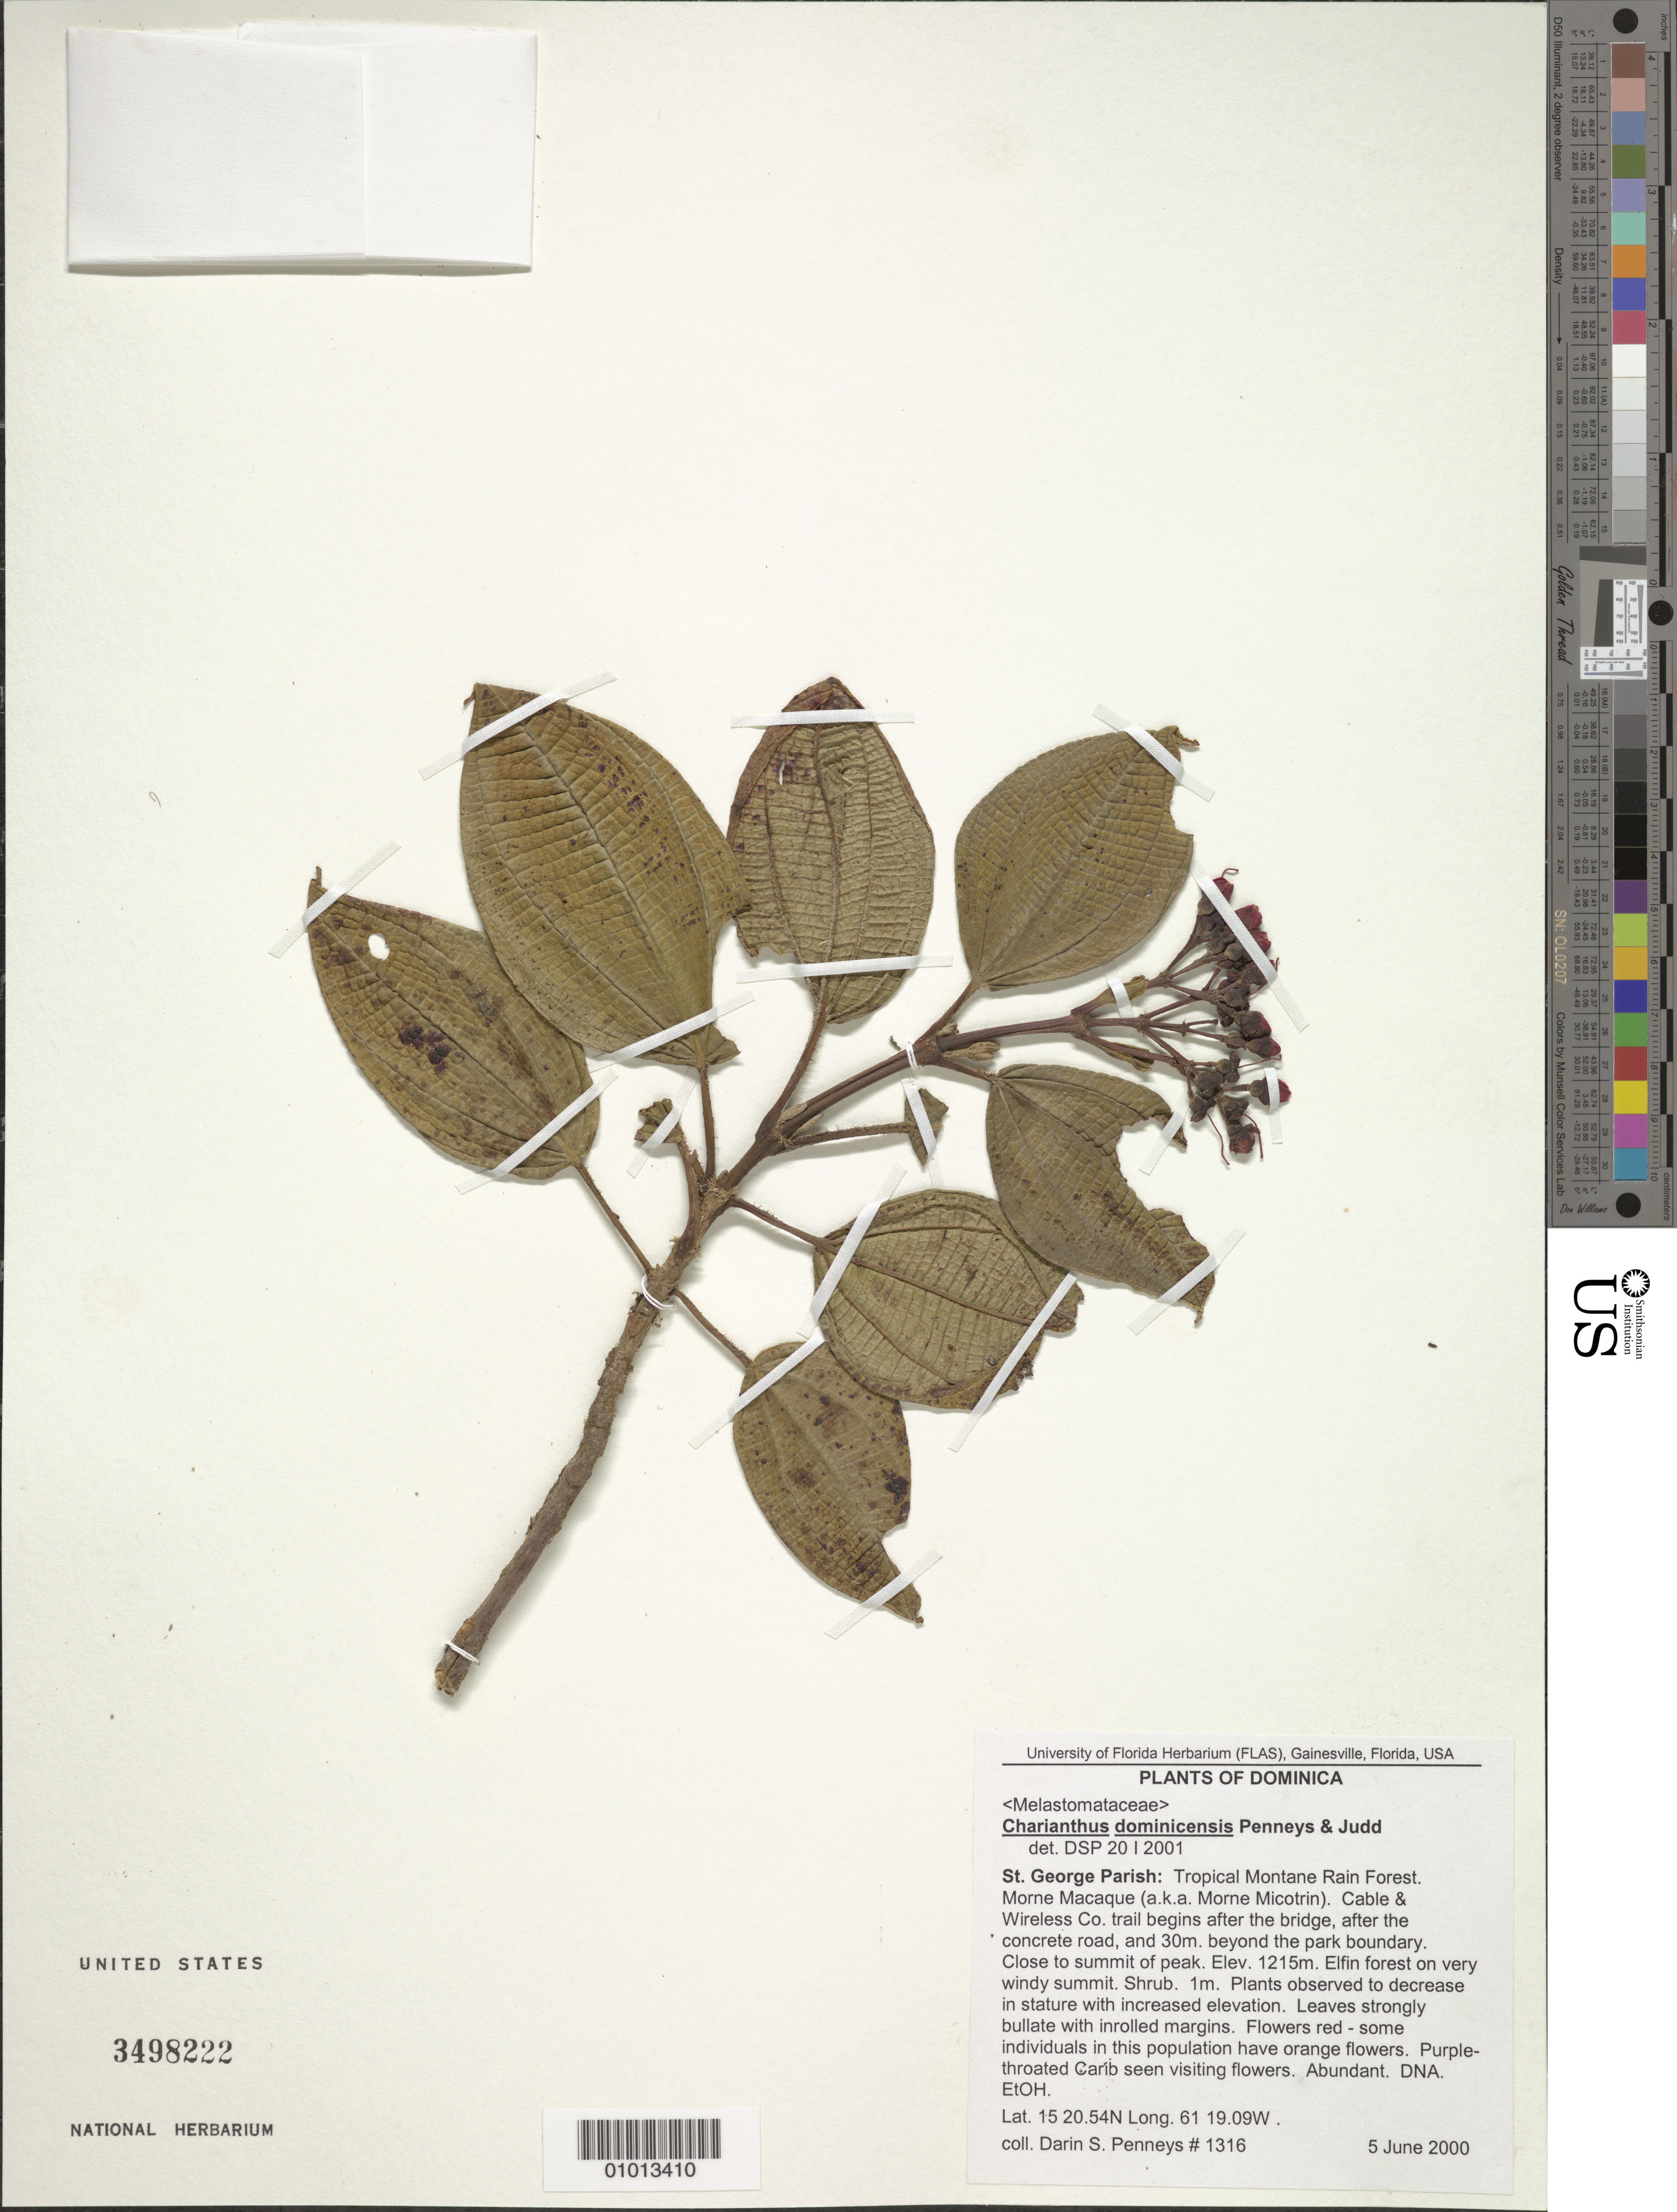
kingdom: Plantae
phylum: Tracheophyta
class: Magnoliopsida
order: Myrtales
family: Melastomataceae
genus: Charianthus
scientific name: Charianthus dominicensis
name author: Penneys & Judd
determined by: Penneys, D. S.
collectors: D. S. Penneys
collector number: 1316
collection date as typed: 05 Jun 2000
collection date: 2000-06-05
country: Dominica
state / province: St. George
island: Dominica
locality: Morne Macaque (Morne Micotrin), Cable & Wireless Co. trail after bridge, after concrete road and 30 m beyond park boundary, close to summit of peak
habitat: Tropical montane rainforest; elfin forest on very windy summit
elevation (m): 1215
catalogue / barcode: US 3498222